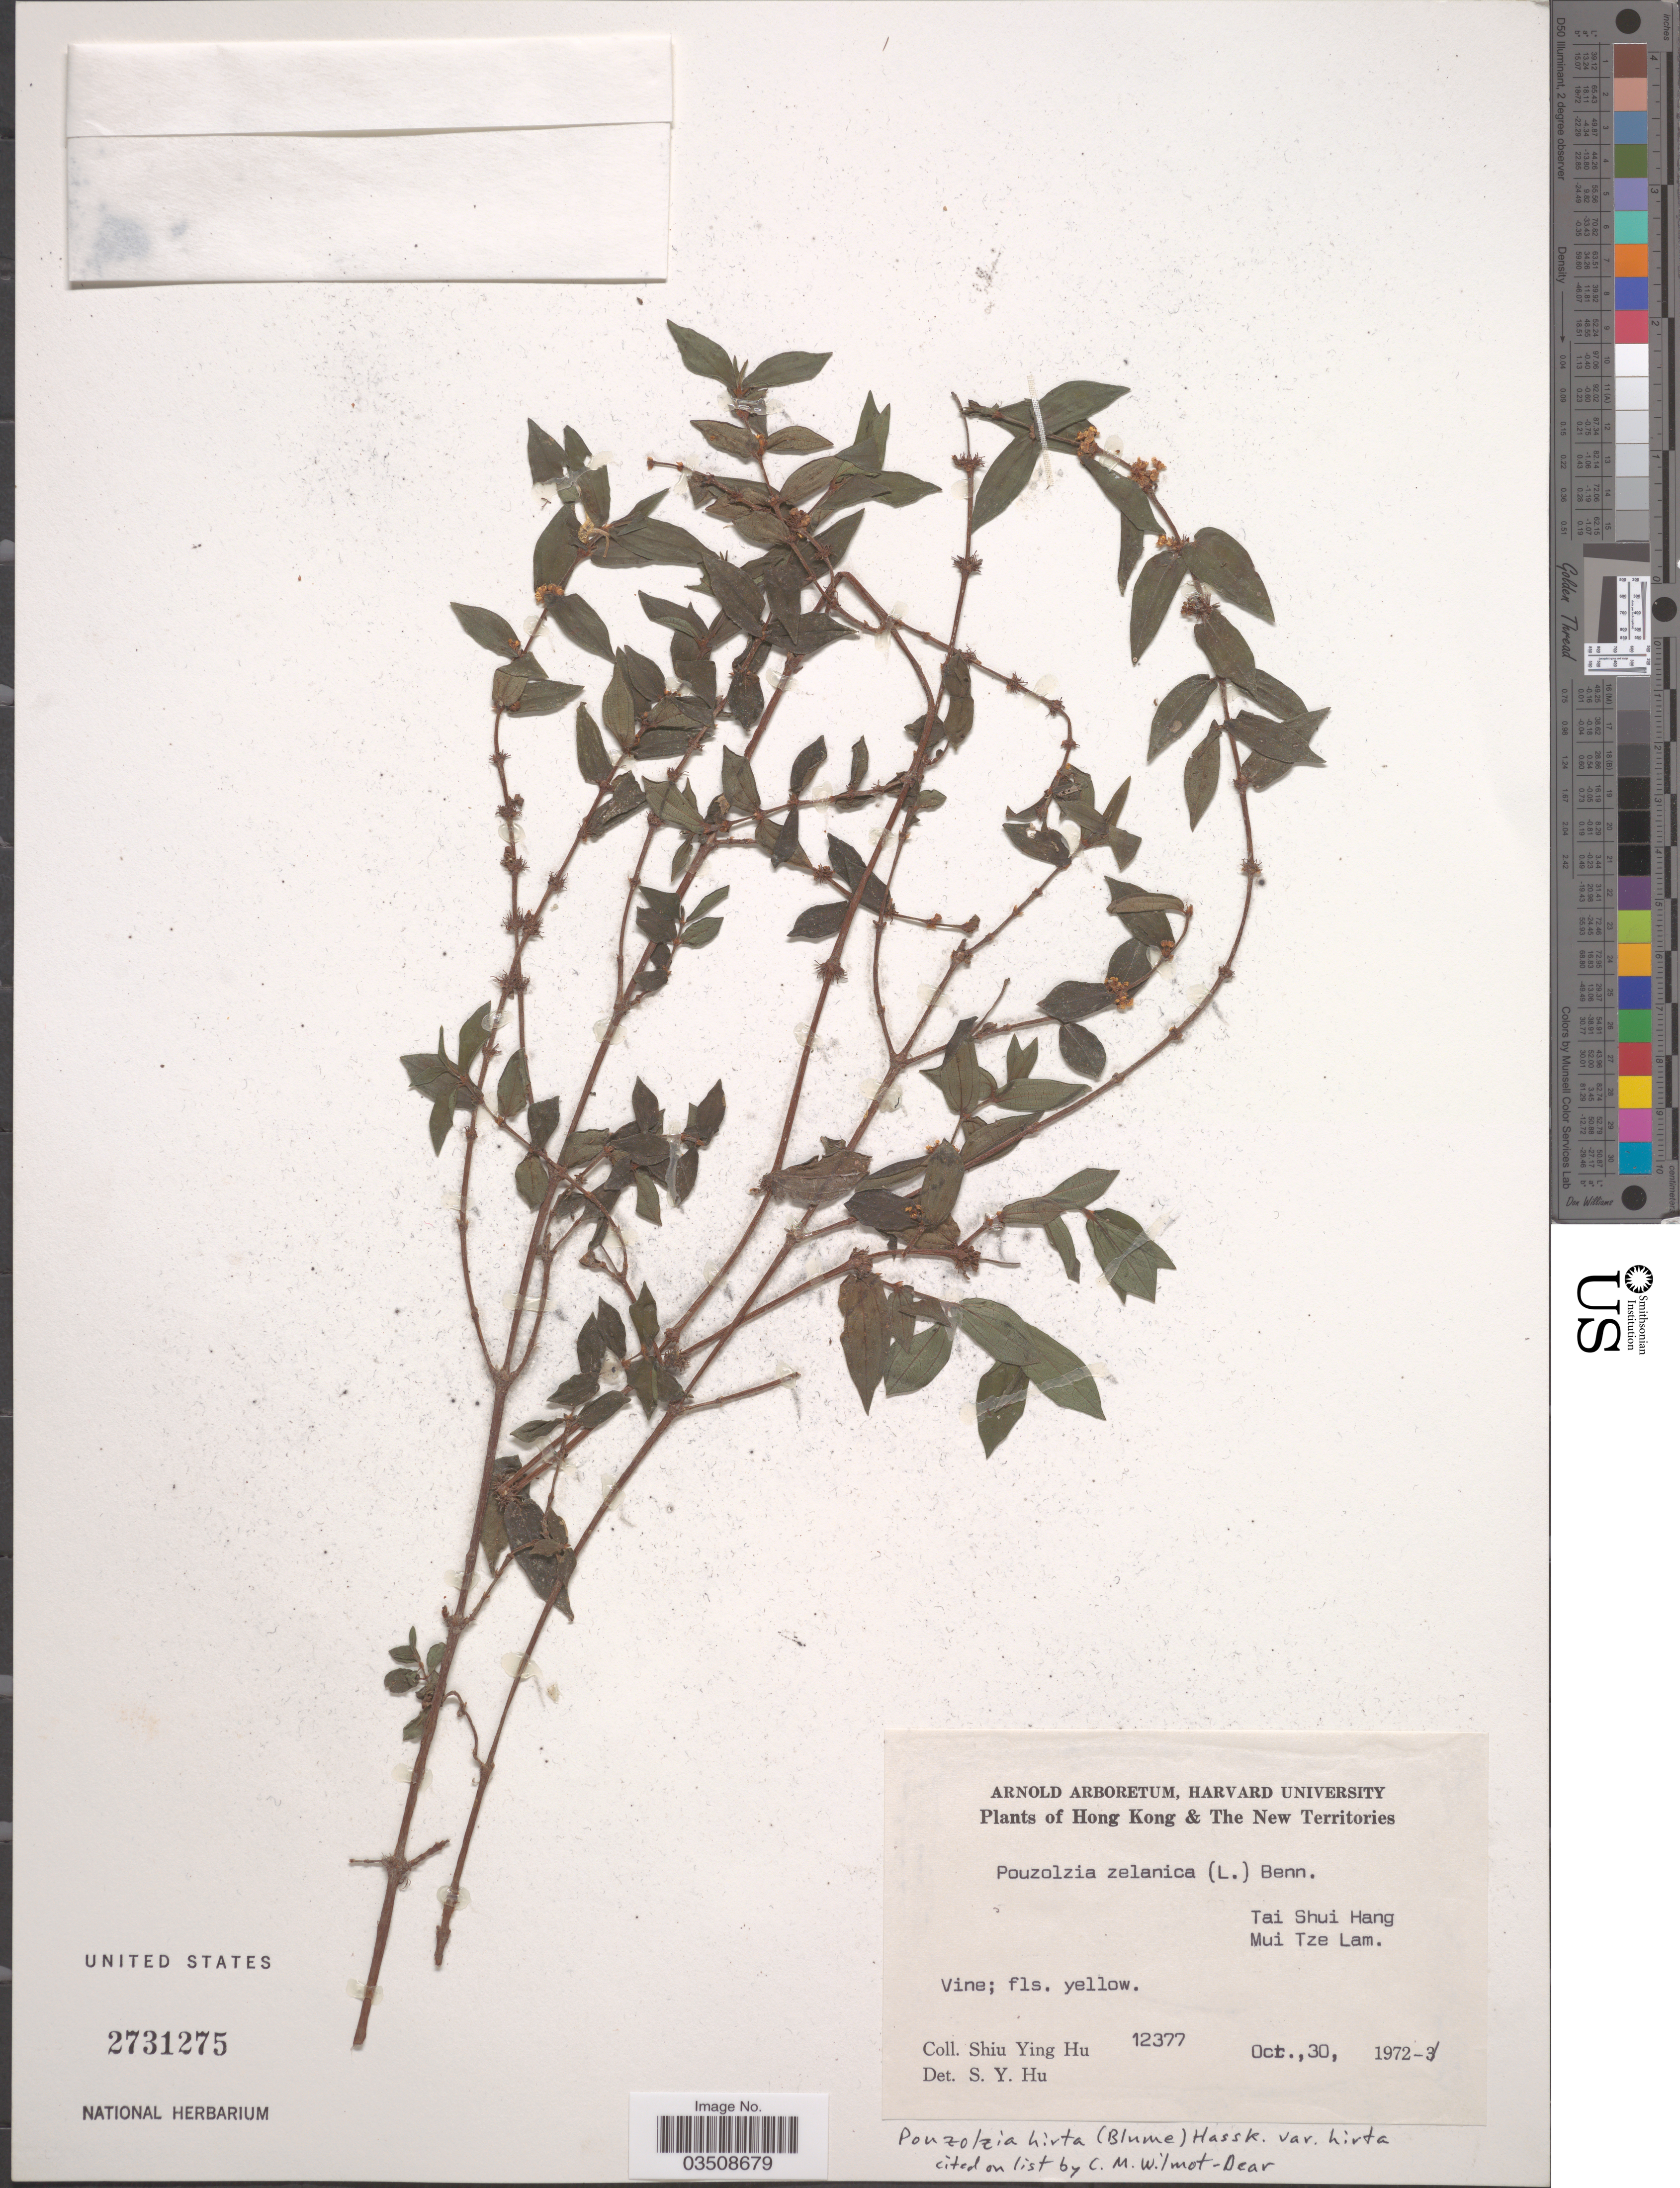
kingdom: Plantae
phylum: Tracheophyta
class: Magnoliopsida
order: Rosales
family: Urticaceae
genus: Gonostegia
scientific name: Gonostegia triandra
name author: (Blume) Miq.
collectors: S. Y. Hu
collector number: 12377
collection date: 1972-10-30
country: China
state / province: Hong Kong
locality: Hong Kong & The New Territories. Tai Shui Hang. Mui Tze Lam.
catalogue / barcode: US 2731275